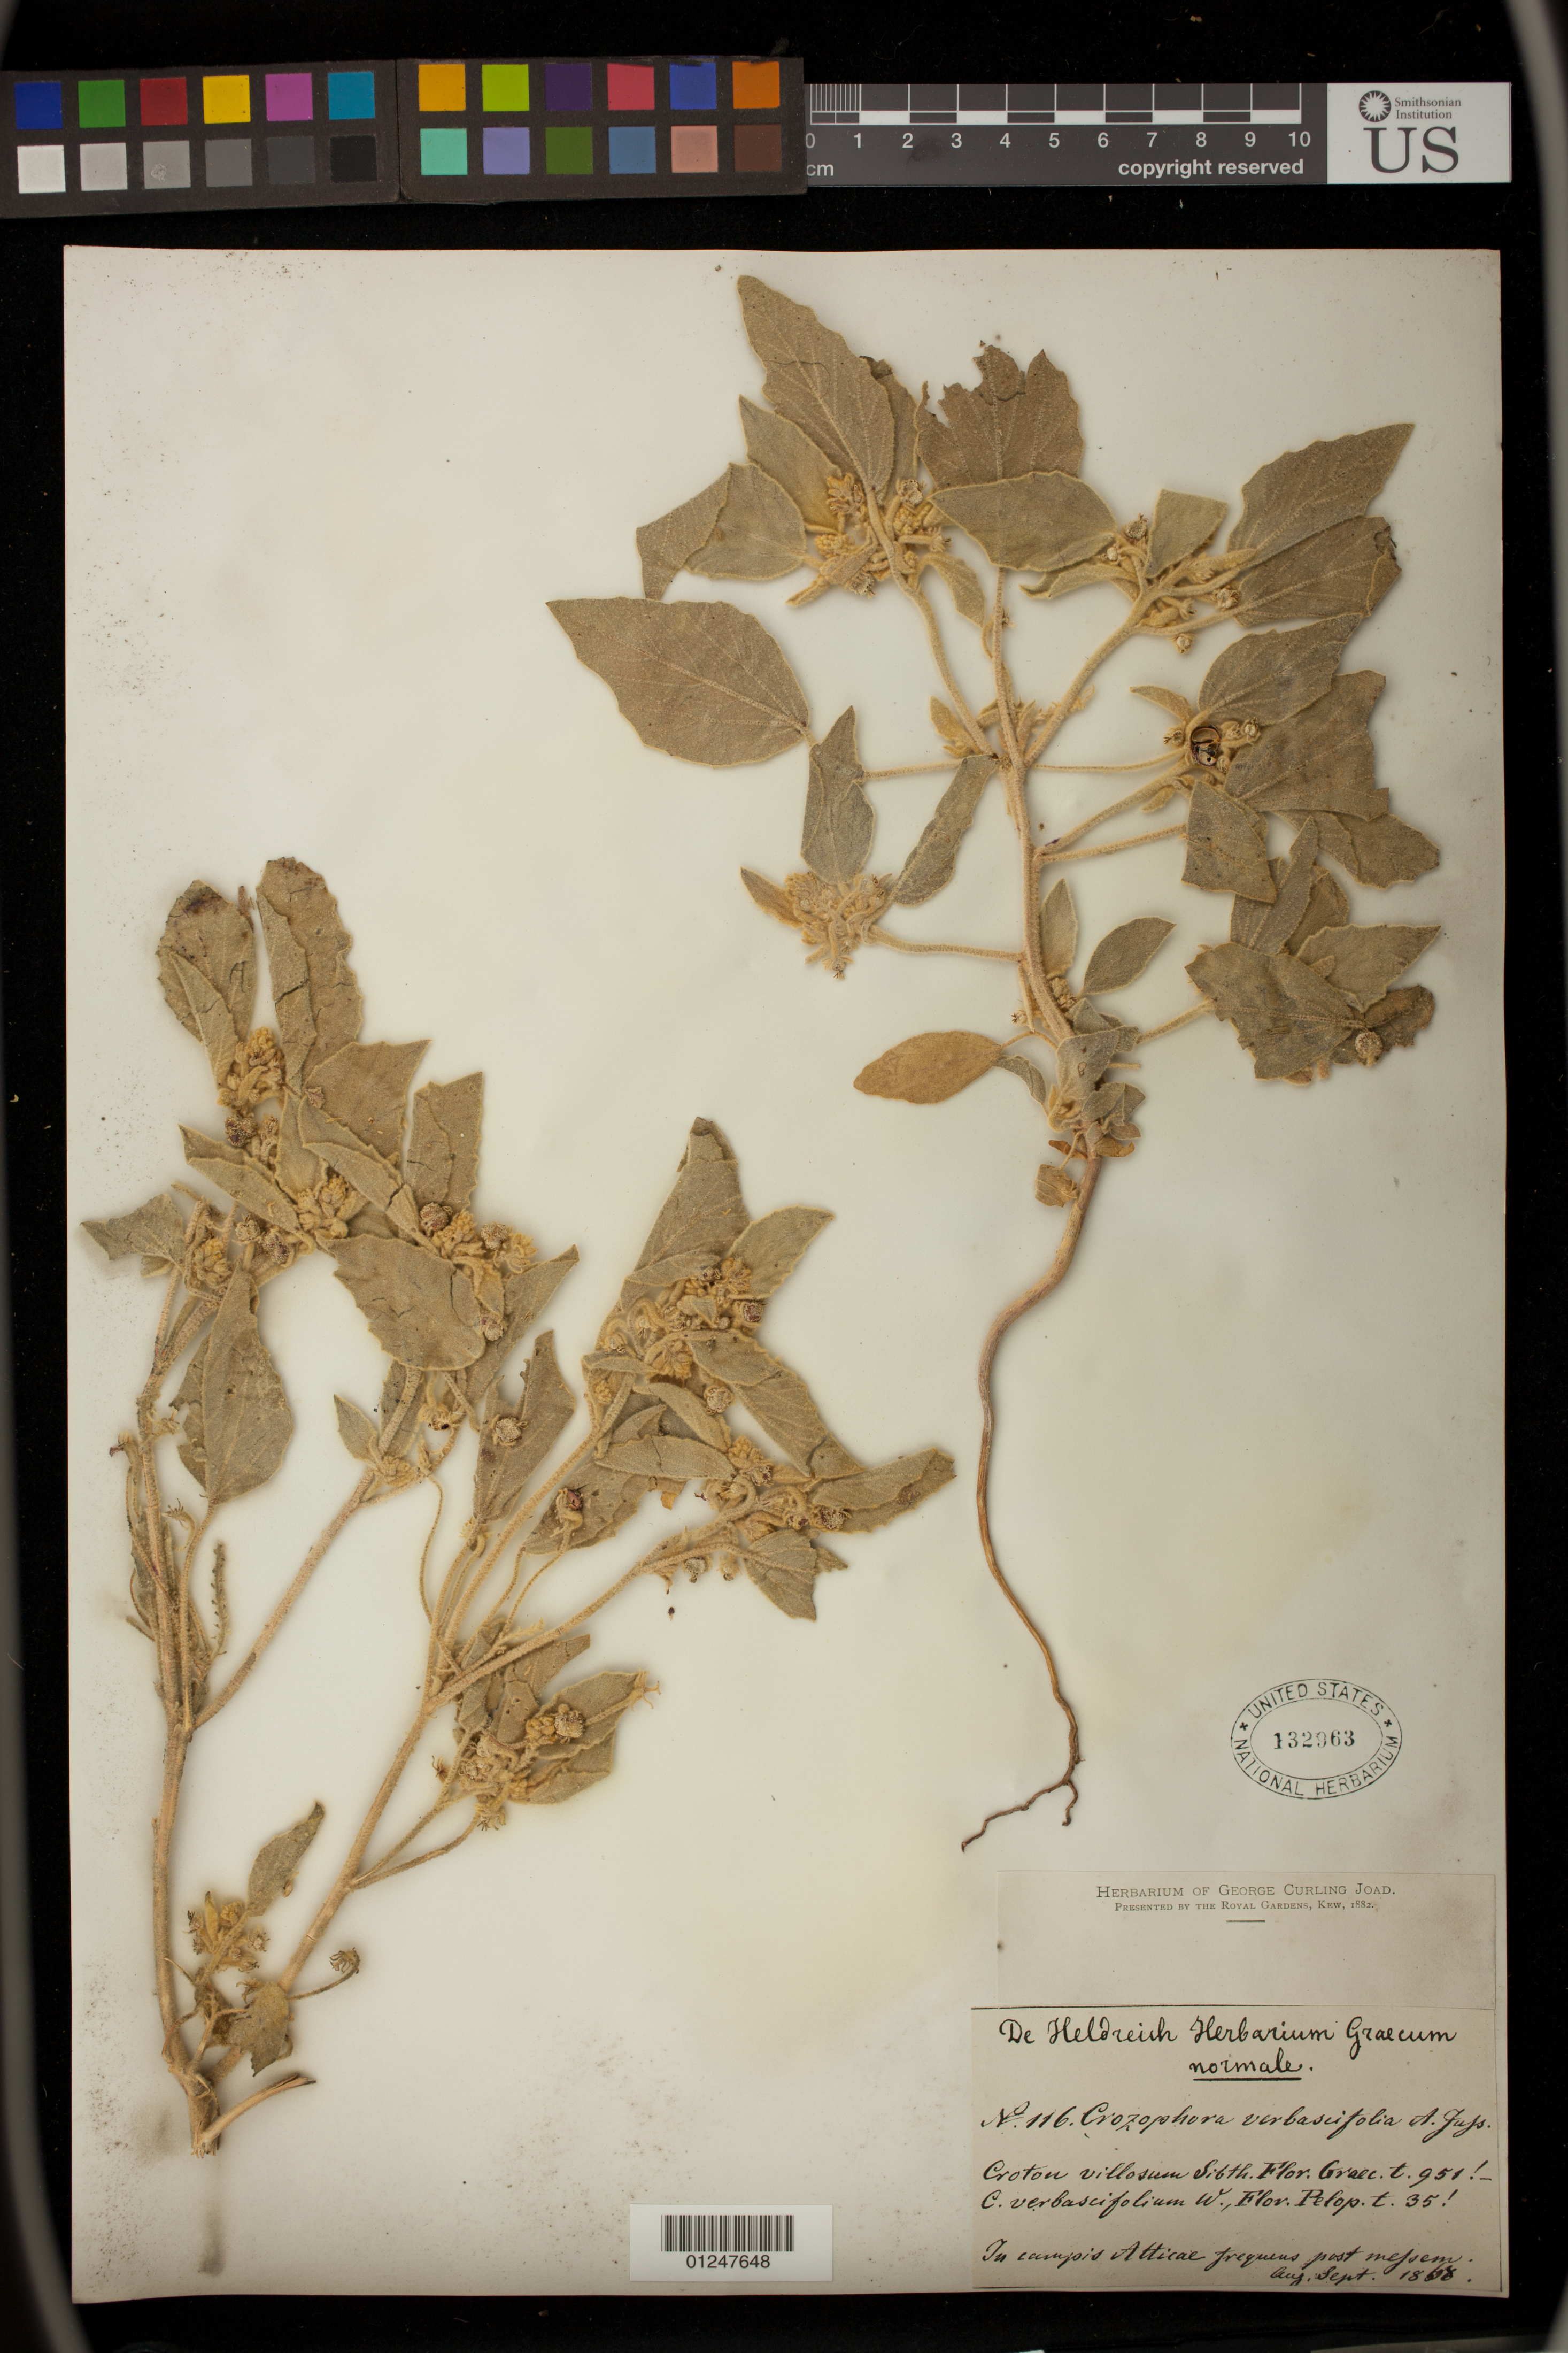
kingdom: Plantae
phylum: Tracheophyta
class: Magnoliopsida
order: Malpighiales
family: Euphorbiaceae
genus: Chrozophora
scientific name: Chrozophora verbascifolia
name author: (Willd.) A. Juss. ex Spreng.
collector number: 116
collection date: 1868-08-01/1868-09-01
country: Greece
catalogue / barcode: US 132963